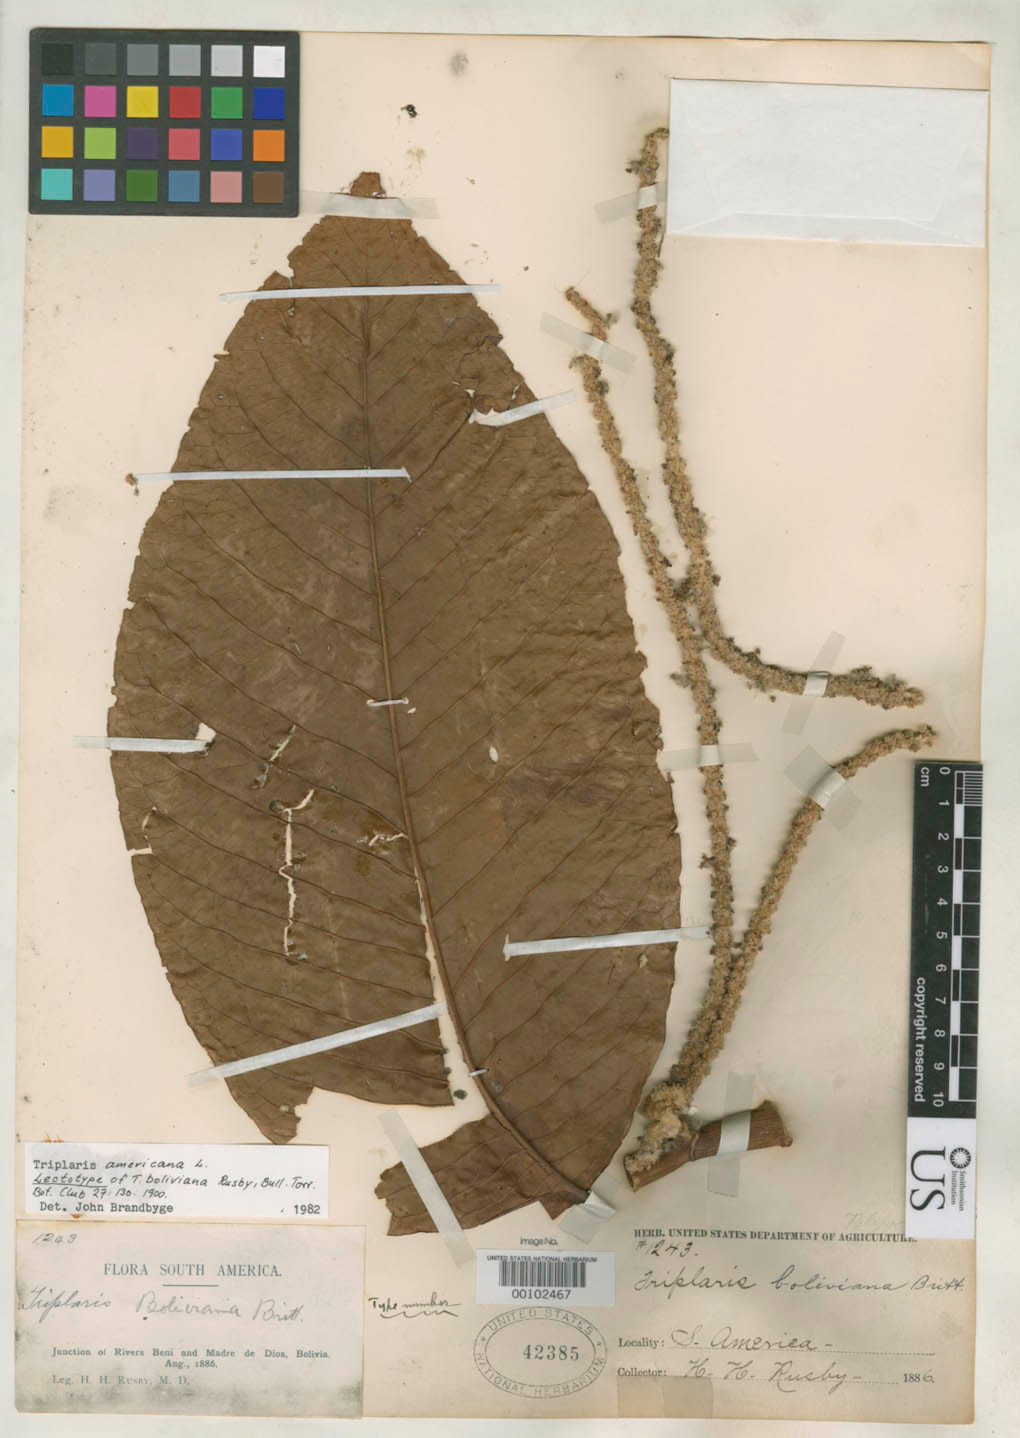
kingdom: Plantae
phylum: Tracheophyta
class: Magnoliopsida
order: Caryophyllales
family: Polygonaceae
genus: Triplaris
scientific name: Triplaris boliviana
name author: Britton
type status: Lectotype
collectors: H. H. Rusby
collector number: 1243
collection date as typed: Aug 1886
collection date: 1886-08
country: Bolivia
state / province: Beni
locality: Junction of Rivers Beni and Madre de Dios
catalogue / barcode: US 42385